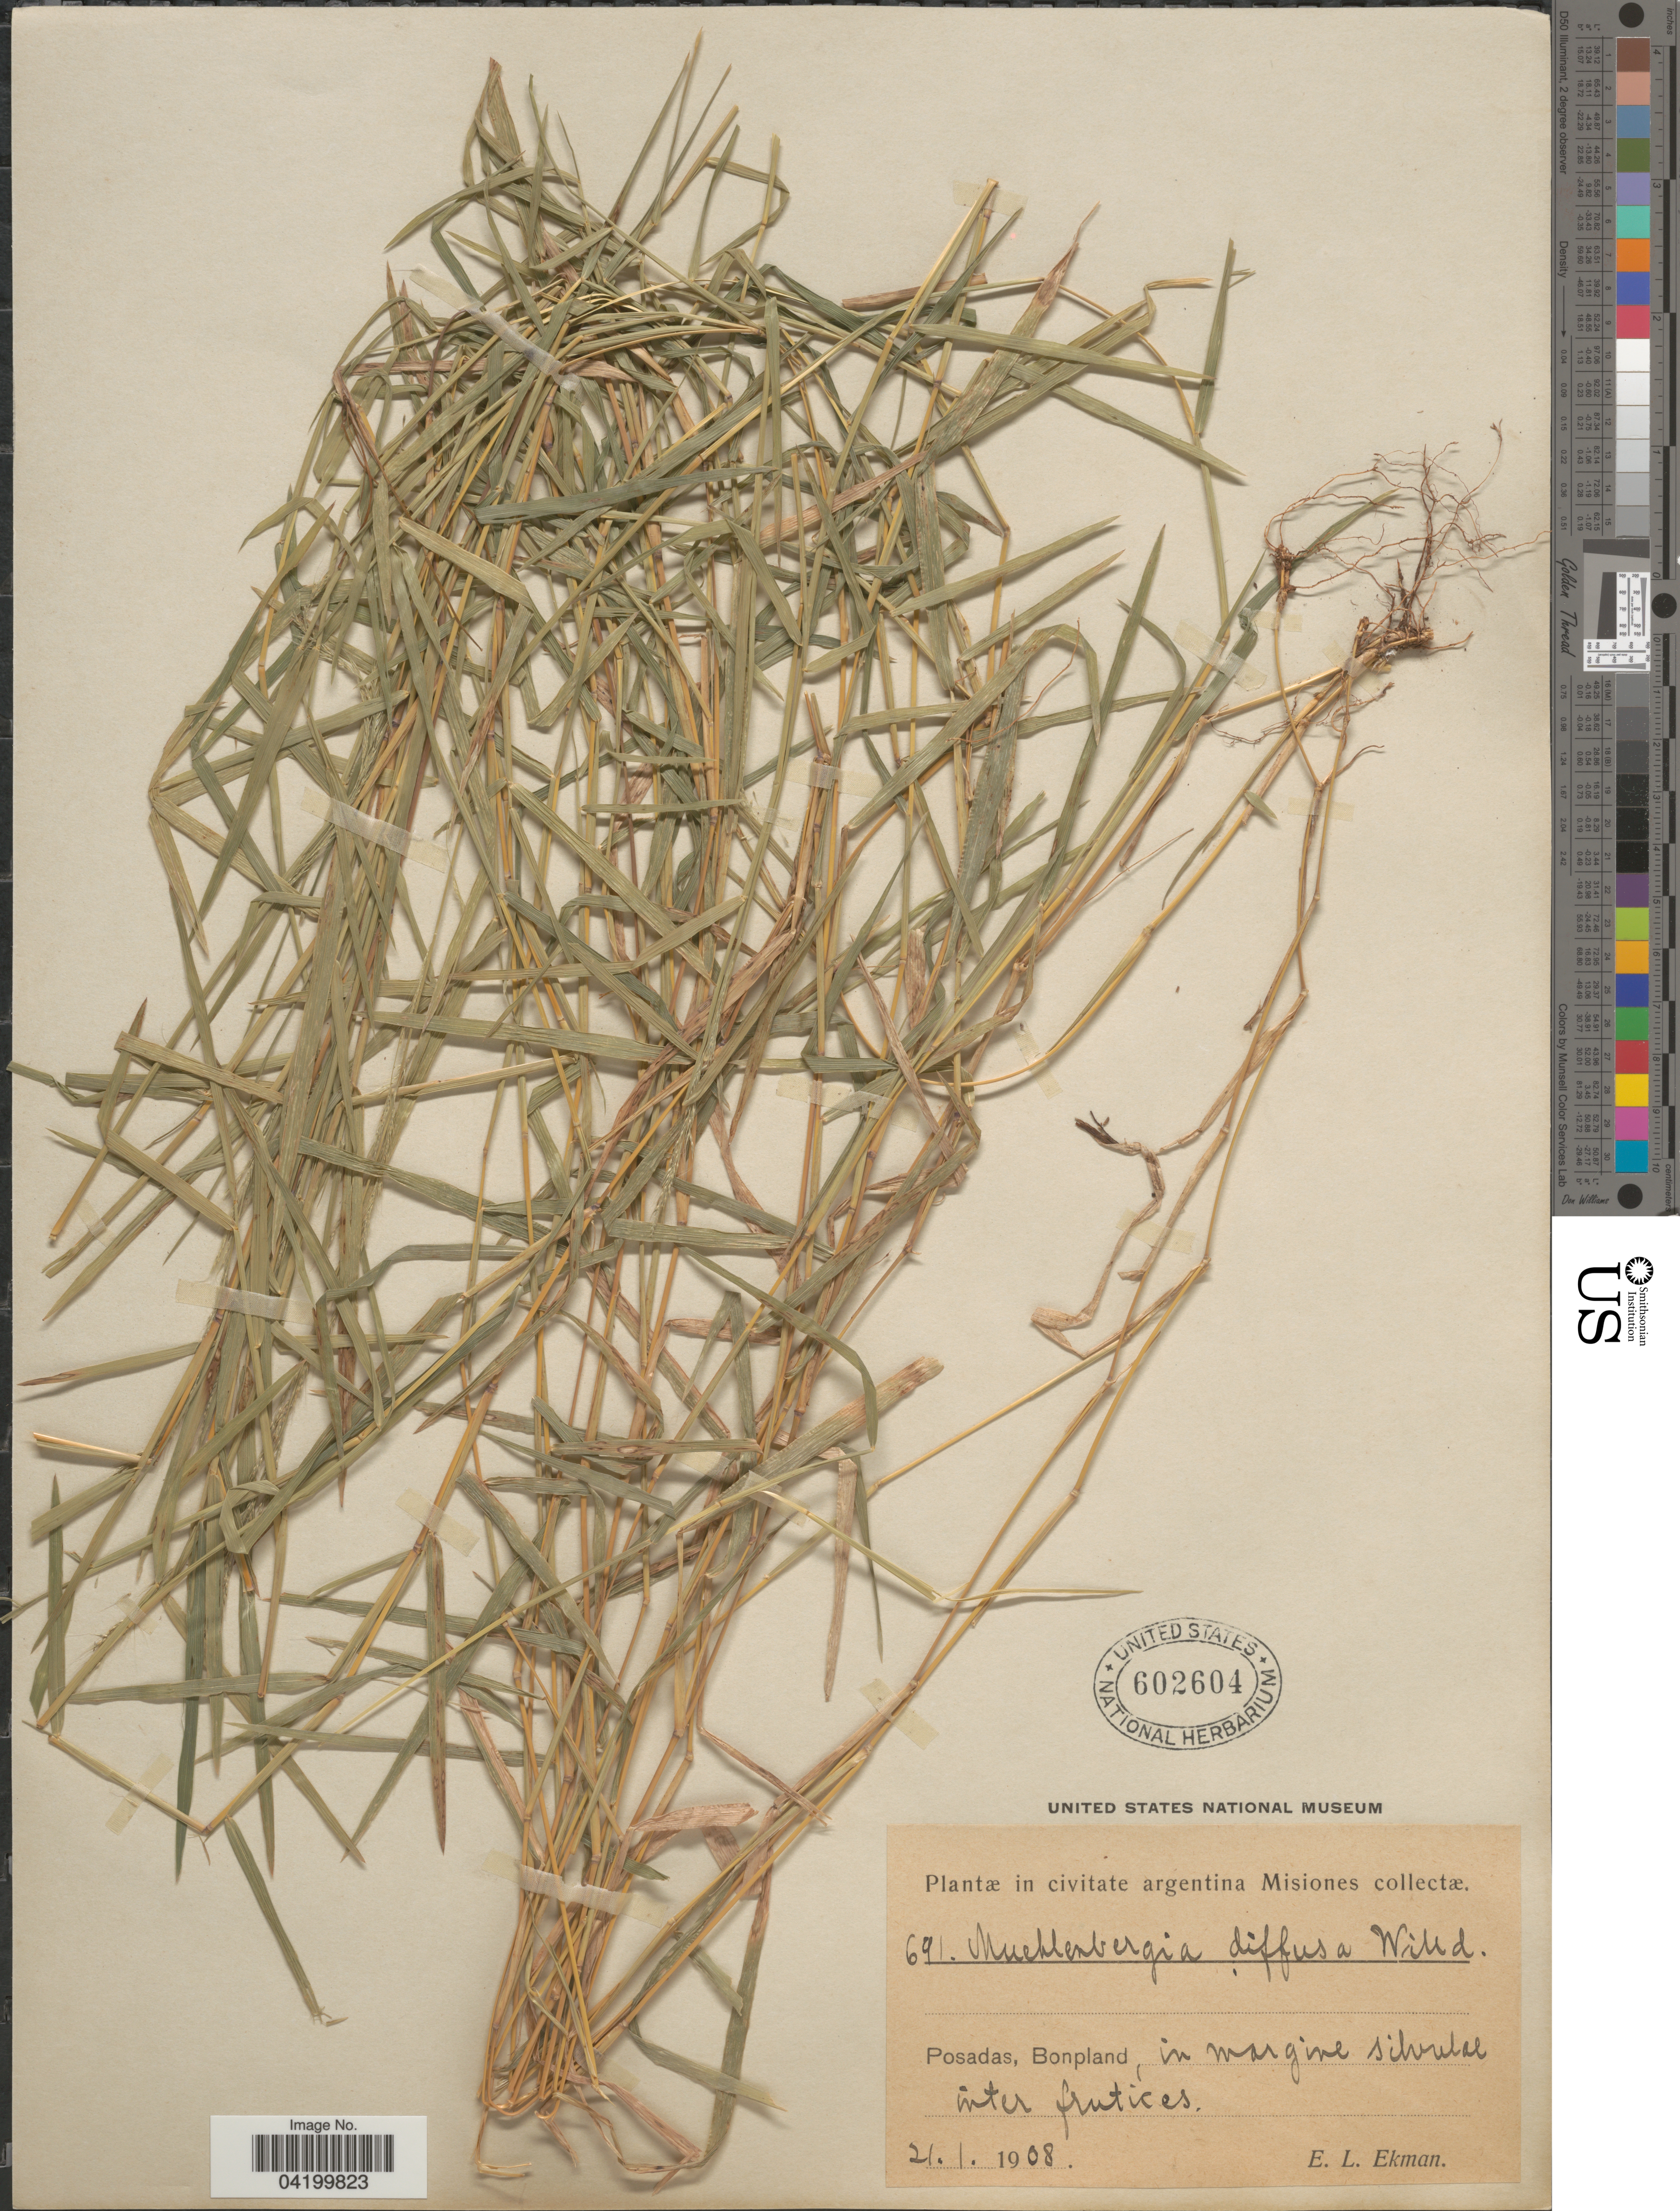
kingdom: Plantae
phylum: Tracheophyta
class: Liliopsida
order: Poales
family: Poaceae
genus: Muhlenbergia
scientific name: Muhlenbergia schreberi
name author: J.F. Gmel.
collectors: E. L. Ekman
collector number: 691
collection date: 1908-01-21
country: Argentina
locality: Posadas, Bonpland.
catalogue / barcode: US 602604